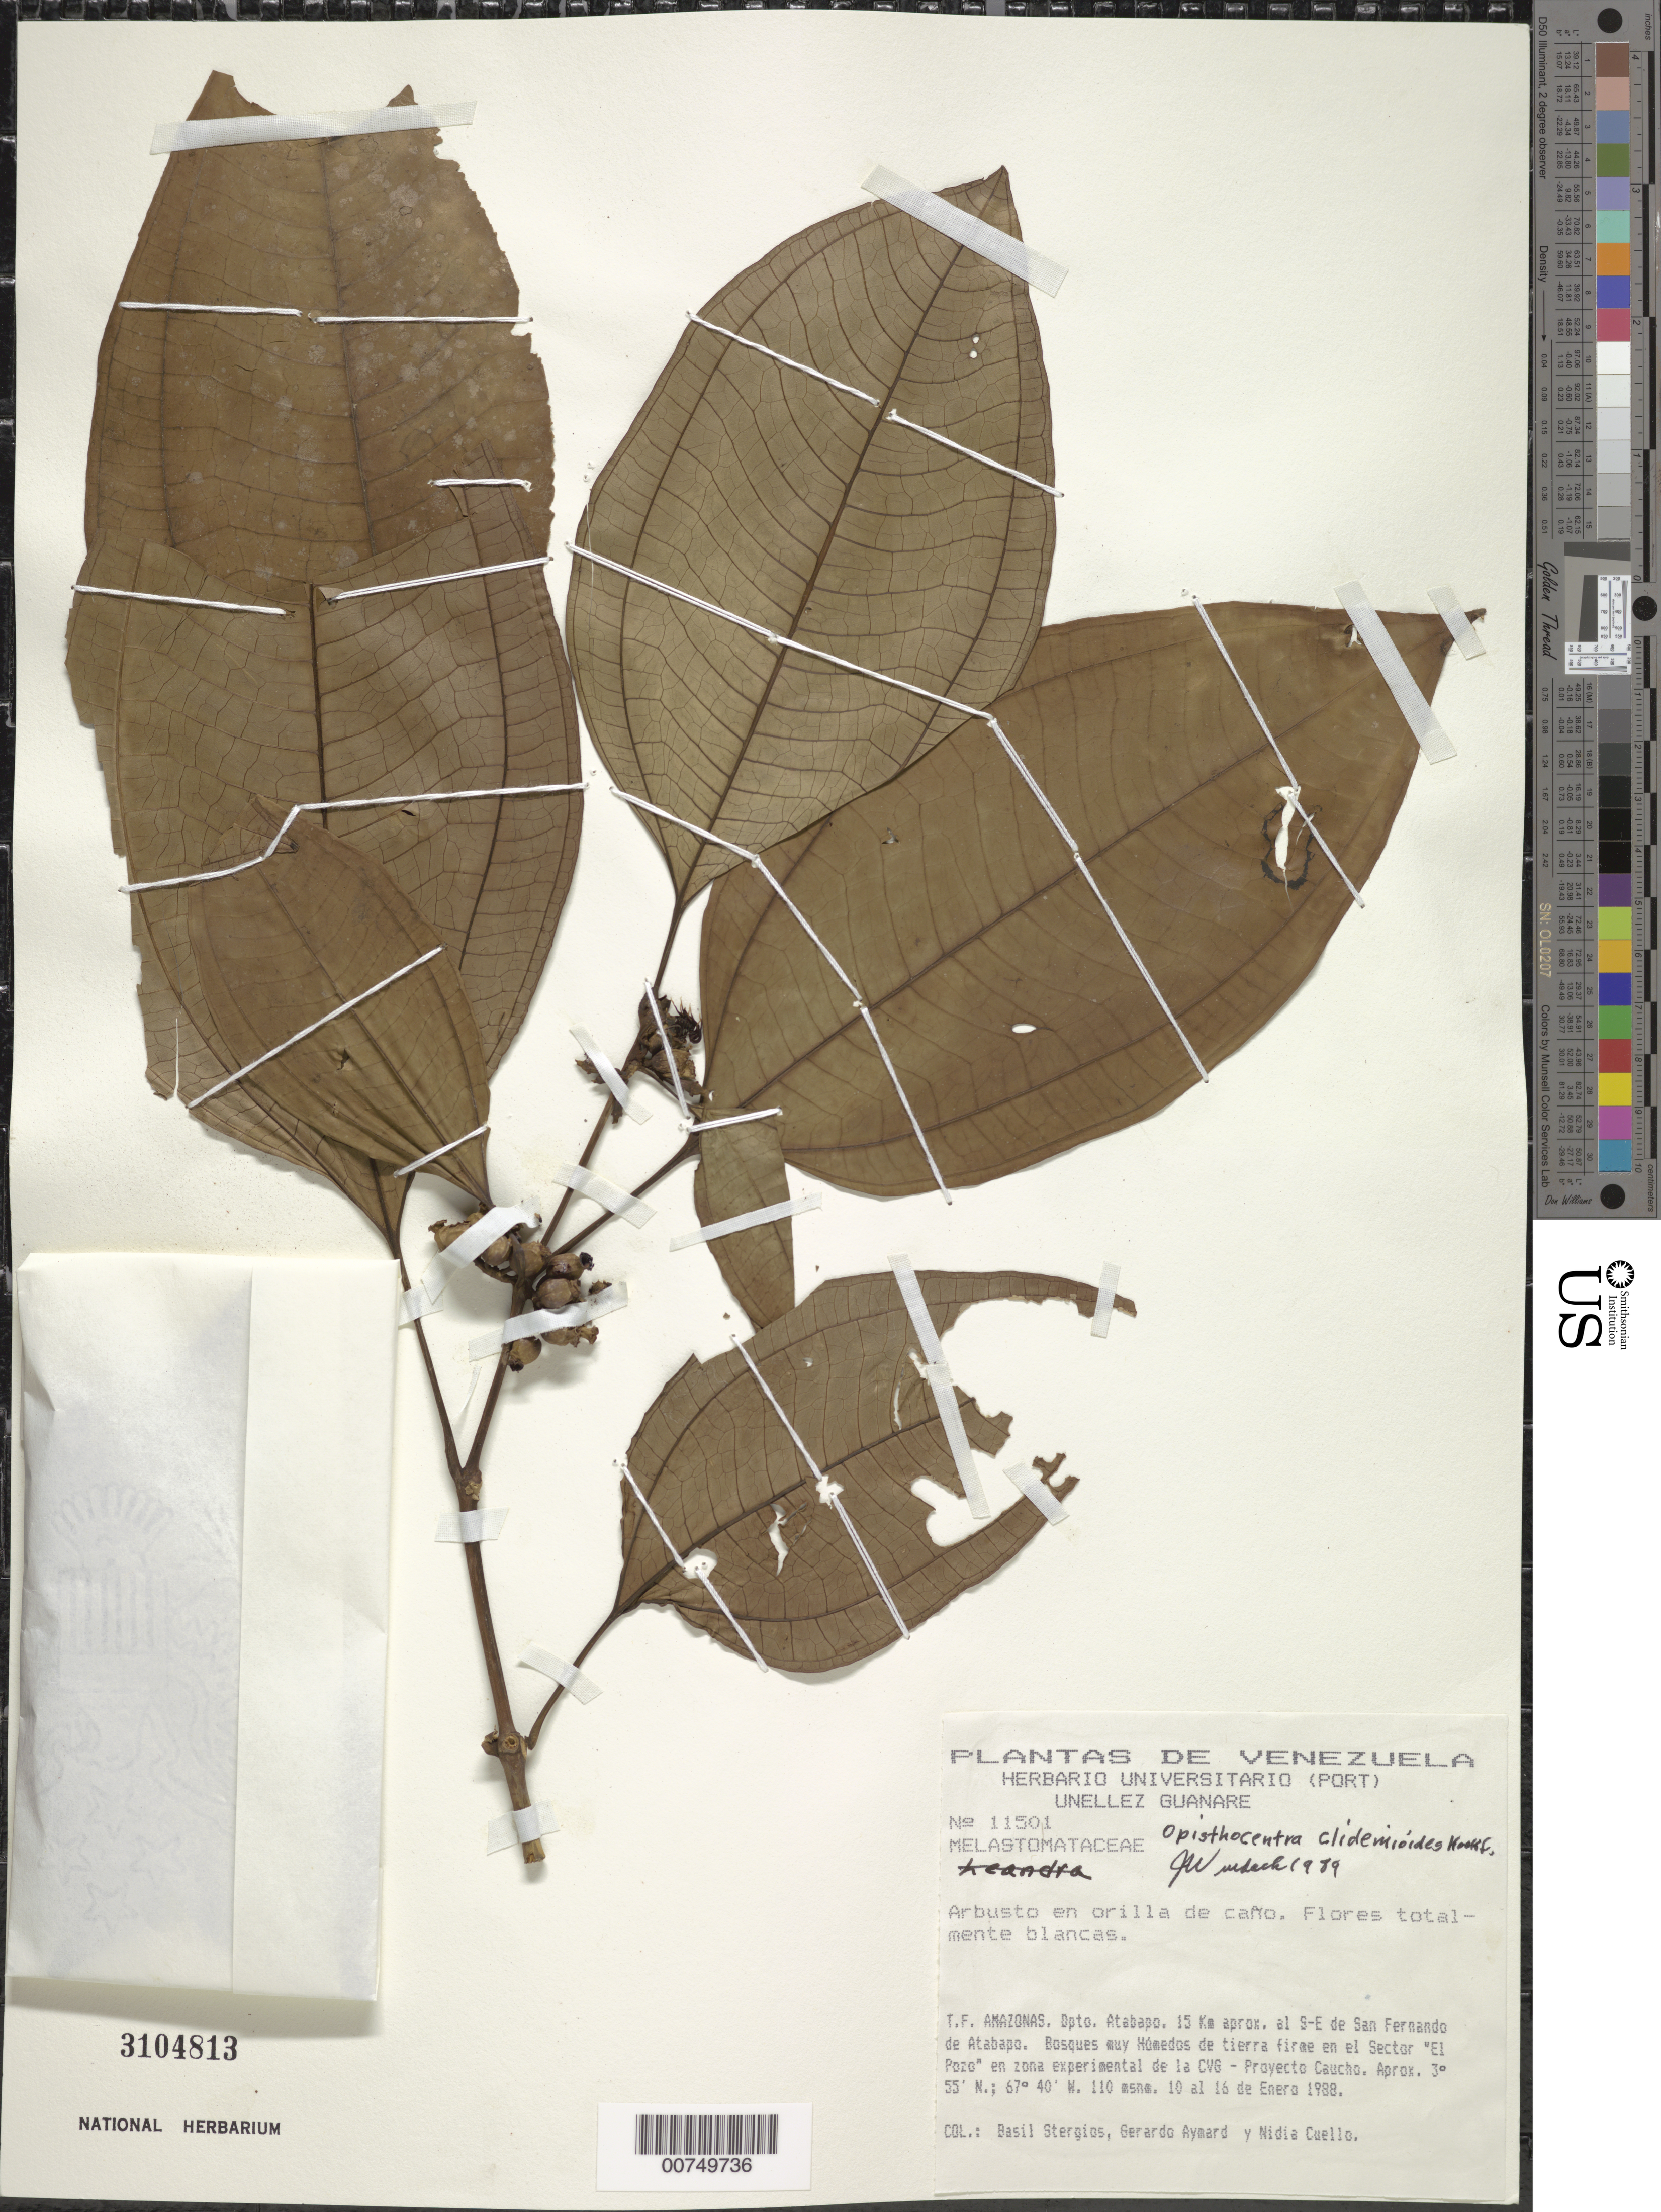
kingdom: Plantae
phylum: Tracheophyta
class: Magnoliopsida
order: Myrtales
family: Melastomataceae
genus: Opisthocentra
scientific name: Opisthocentra clidemioides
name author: Hook. f.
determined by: Wurdack, John J., (US), US (UNITED STATES)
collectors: B. G. Stergios, G. A. Aymard & N. L. Cuello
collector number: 11501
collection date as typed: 10-Jan-88 to 16-Jan-88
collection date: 1988-01-10/1988-01-16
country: Venezuela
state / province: Amazonas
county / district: Atabapo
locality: San Fernando de Atabapo, 15 km al SE, en el sector "El Pozo"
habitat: Edge of stream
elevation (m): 110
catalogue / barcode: US 3104813